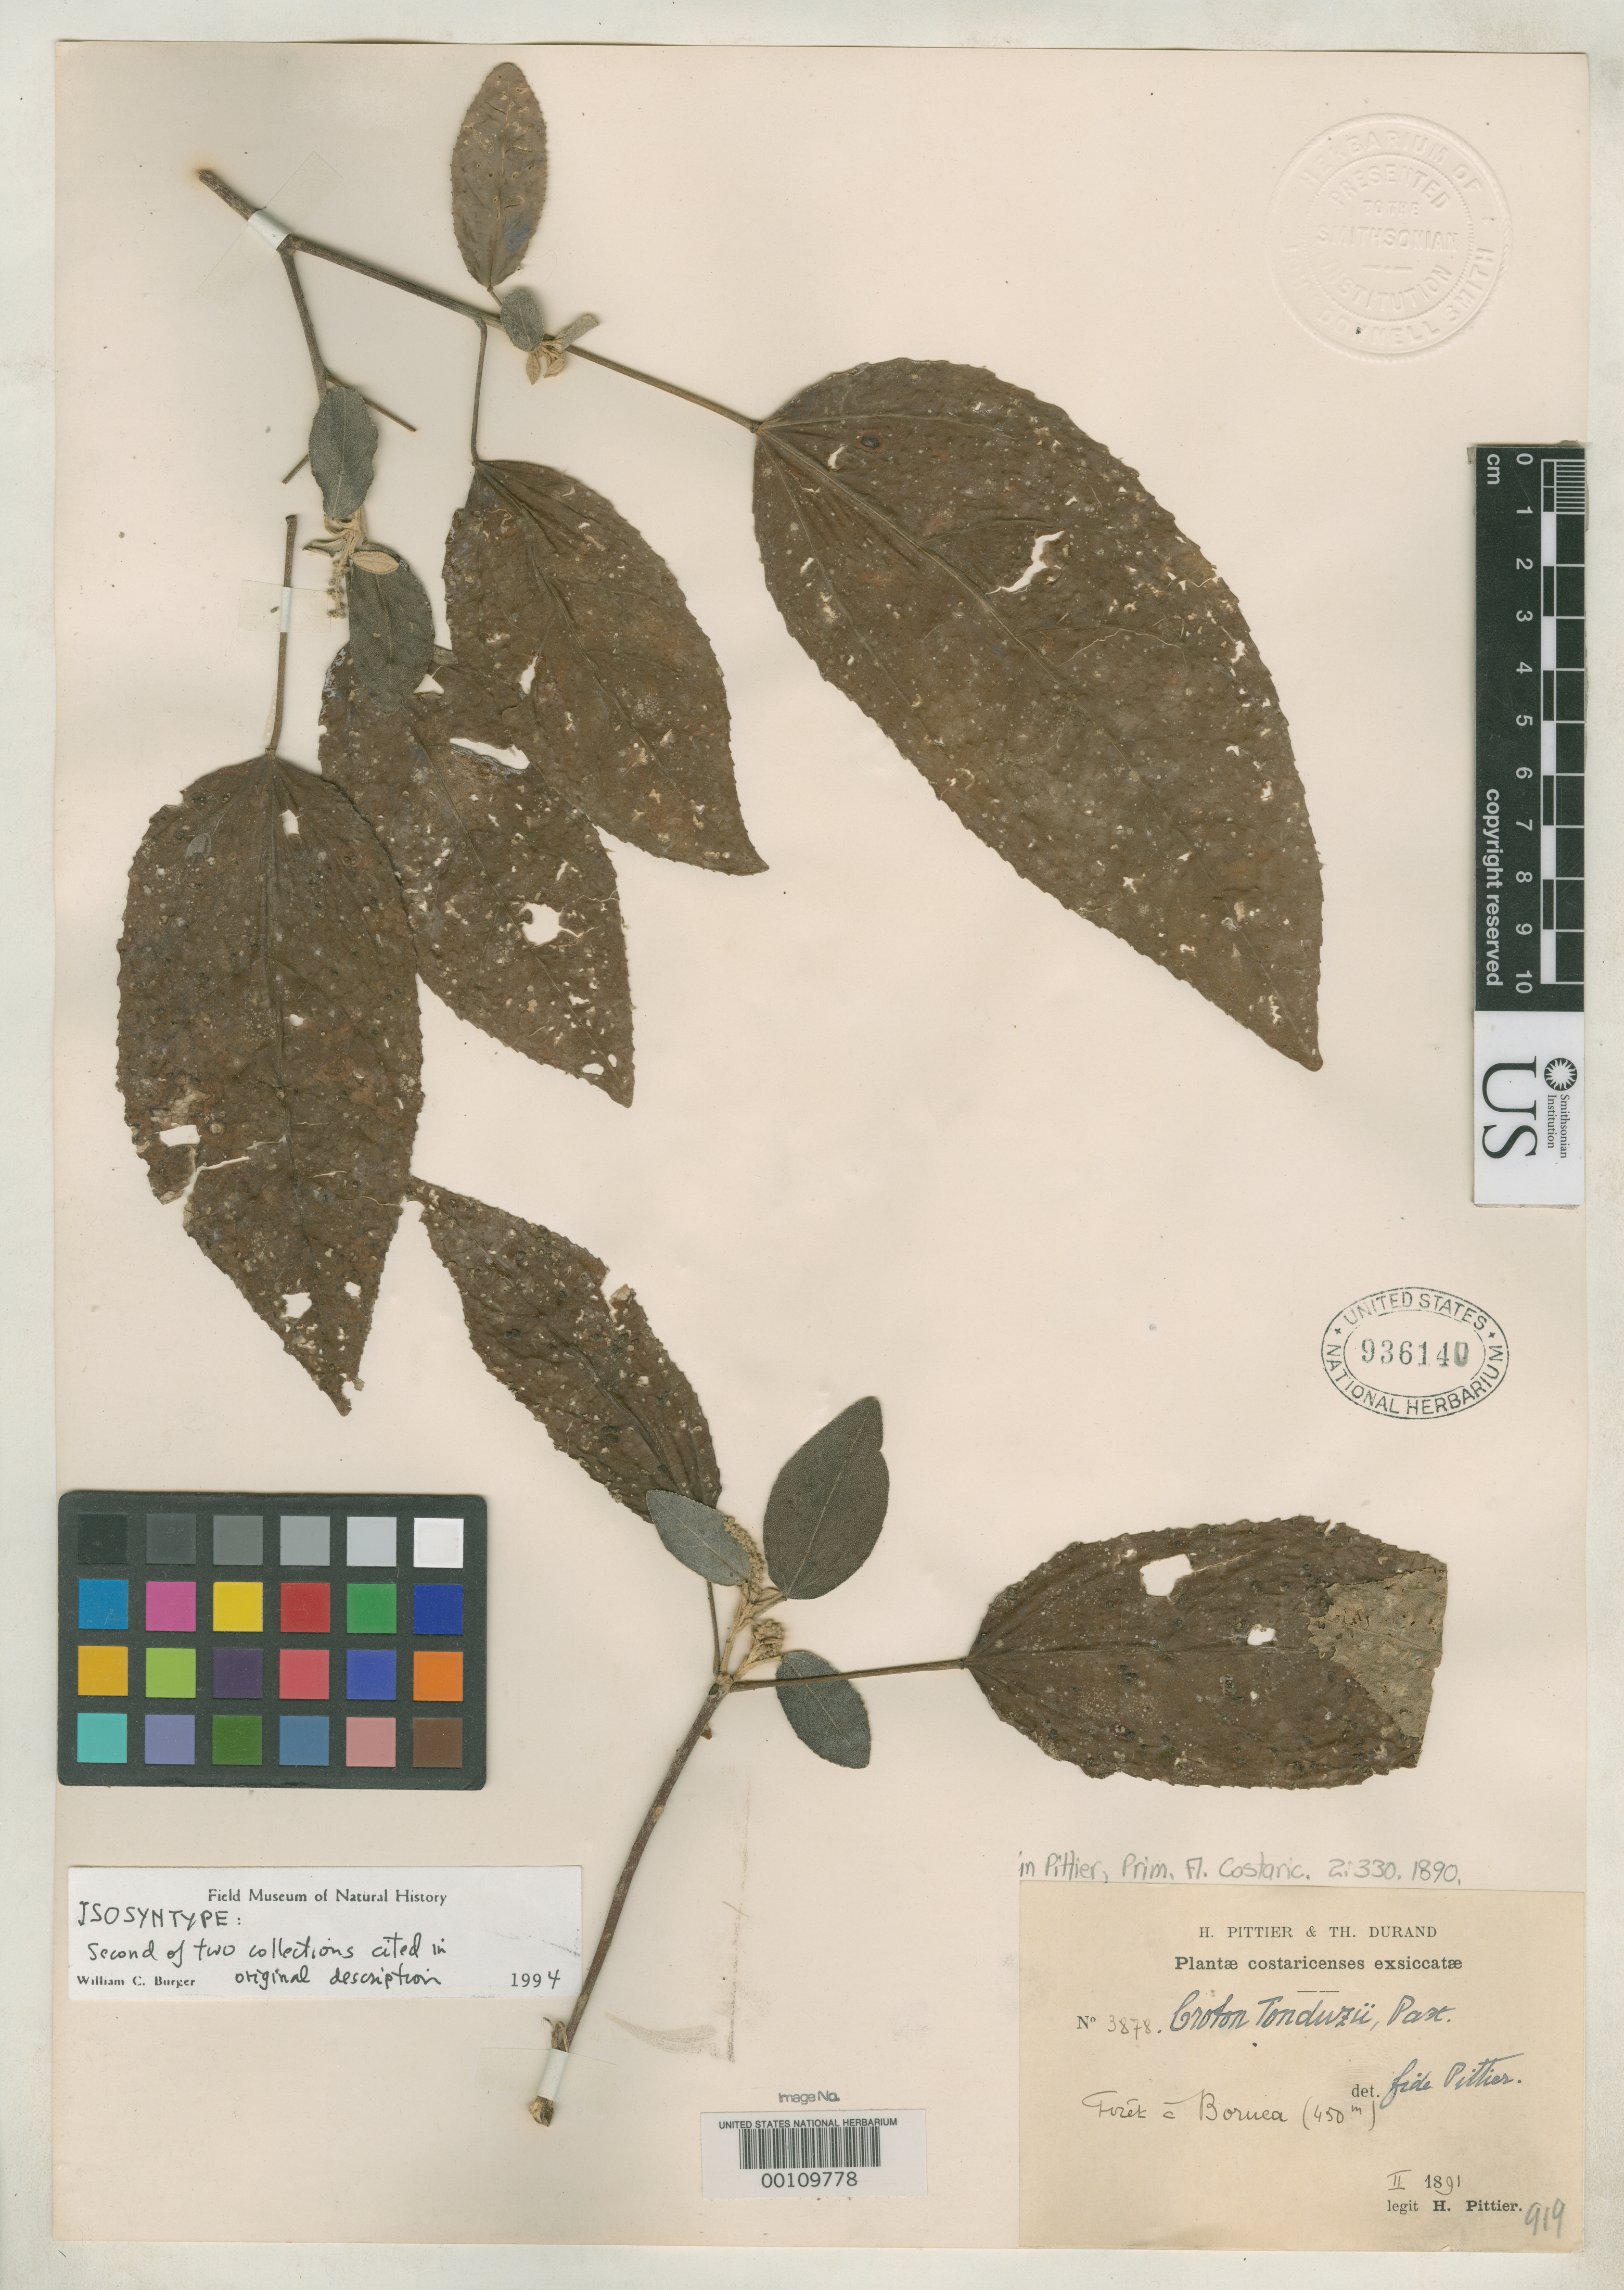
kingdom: Plantae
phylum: Tracheophyta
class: Magnoliopsida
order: Malpighiales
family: Euphorbiaceae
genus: Croton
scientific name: Croton tonduzii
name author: Pax in Pittier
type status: Isosyntype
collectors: A. Tonduz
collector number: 3878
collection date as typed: Feb 1891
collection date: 1891-02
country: Costa Rica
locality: Foret a Boruca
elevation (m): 450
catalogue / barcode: US 936140